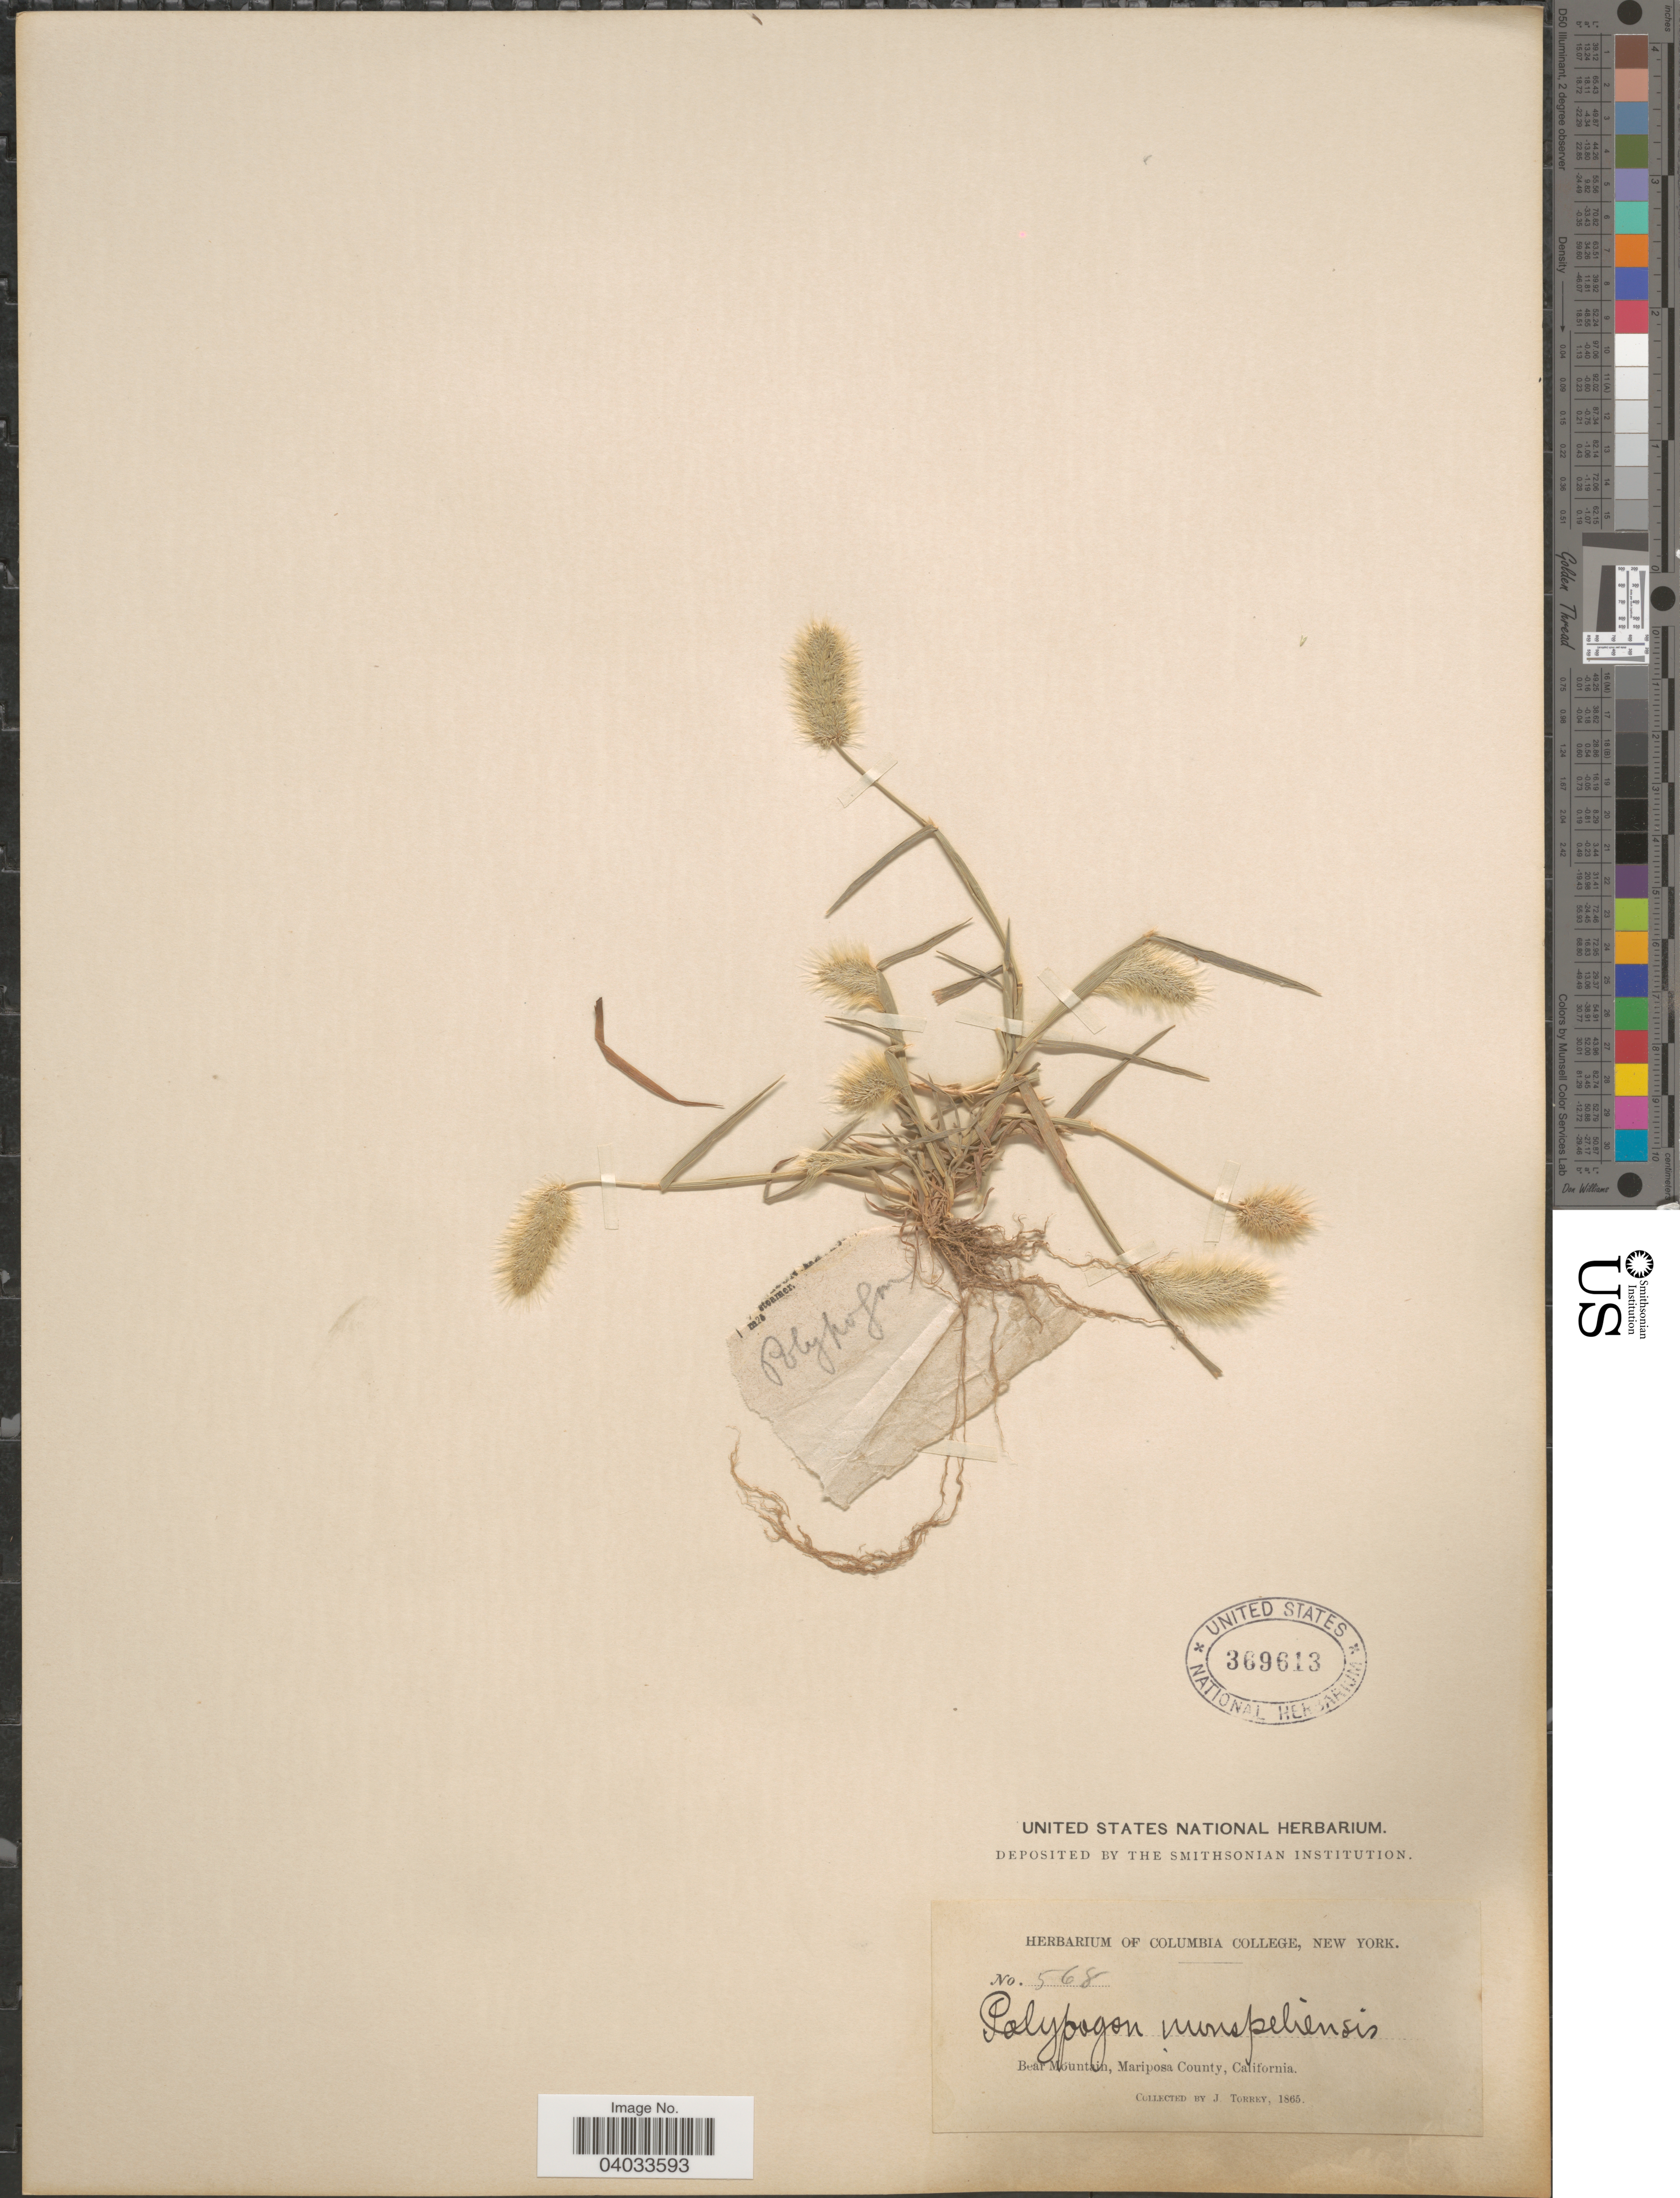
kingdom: Plantae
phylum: Tracheophyta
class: Liliopsida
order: Poales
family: Poaceae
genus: Polypogon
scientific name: Polypogon monspeliensis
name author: (L.) Desf.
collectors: J. Torrey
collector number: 568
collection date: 1865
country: United States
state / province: California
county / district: Mariposa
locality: Bear Mountain, Mariposa County.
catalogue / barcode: US 369613